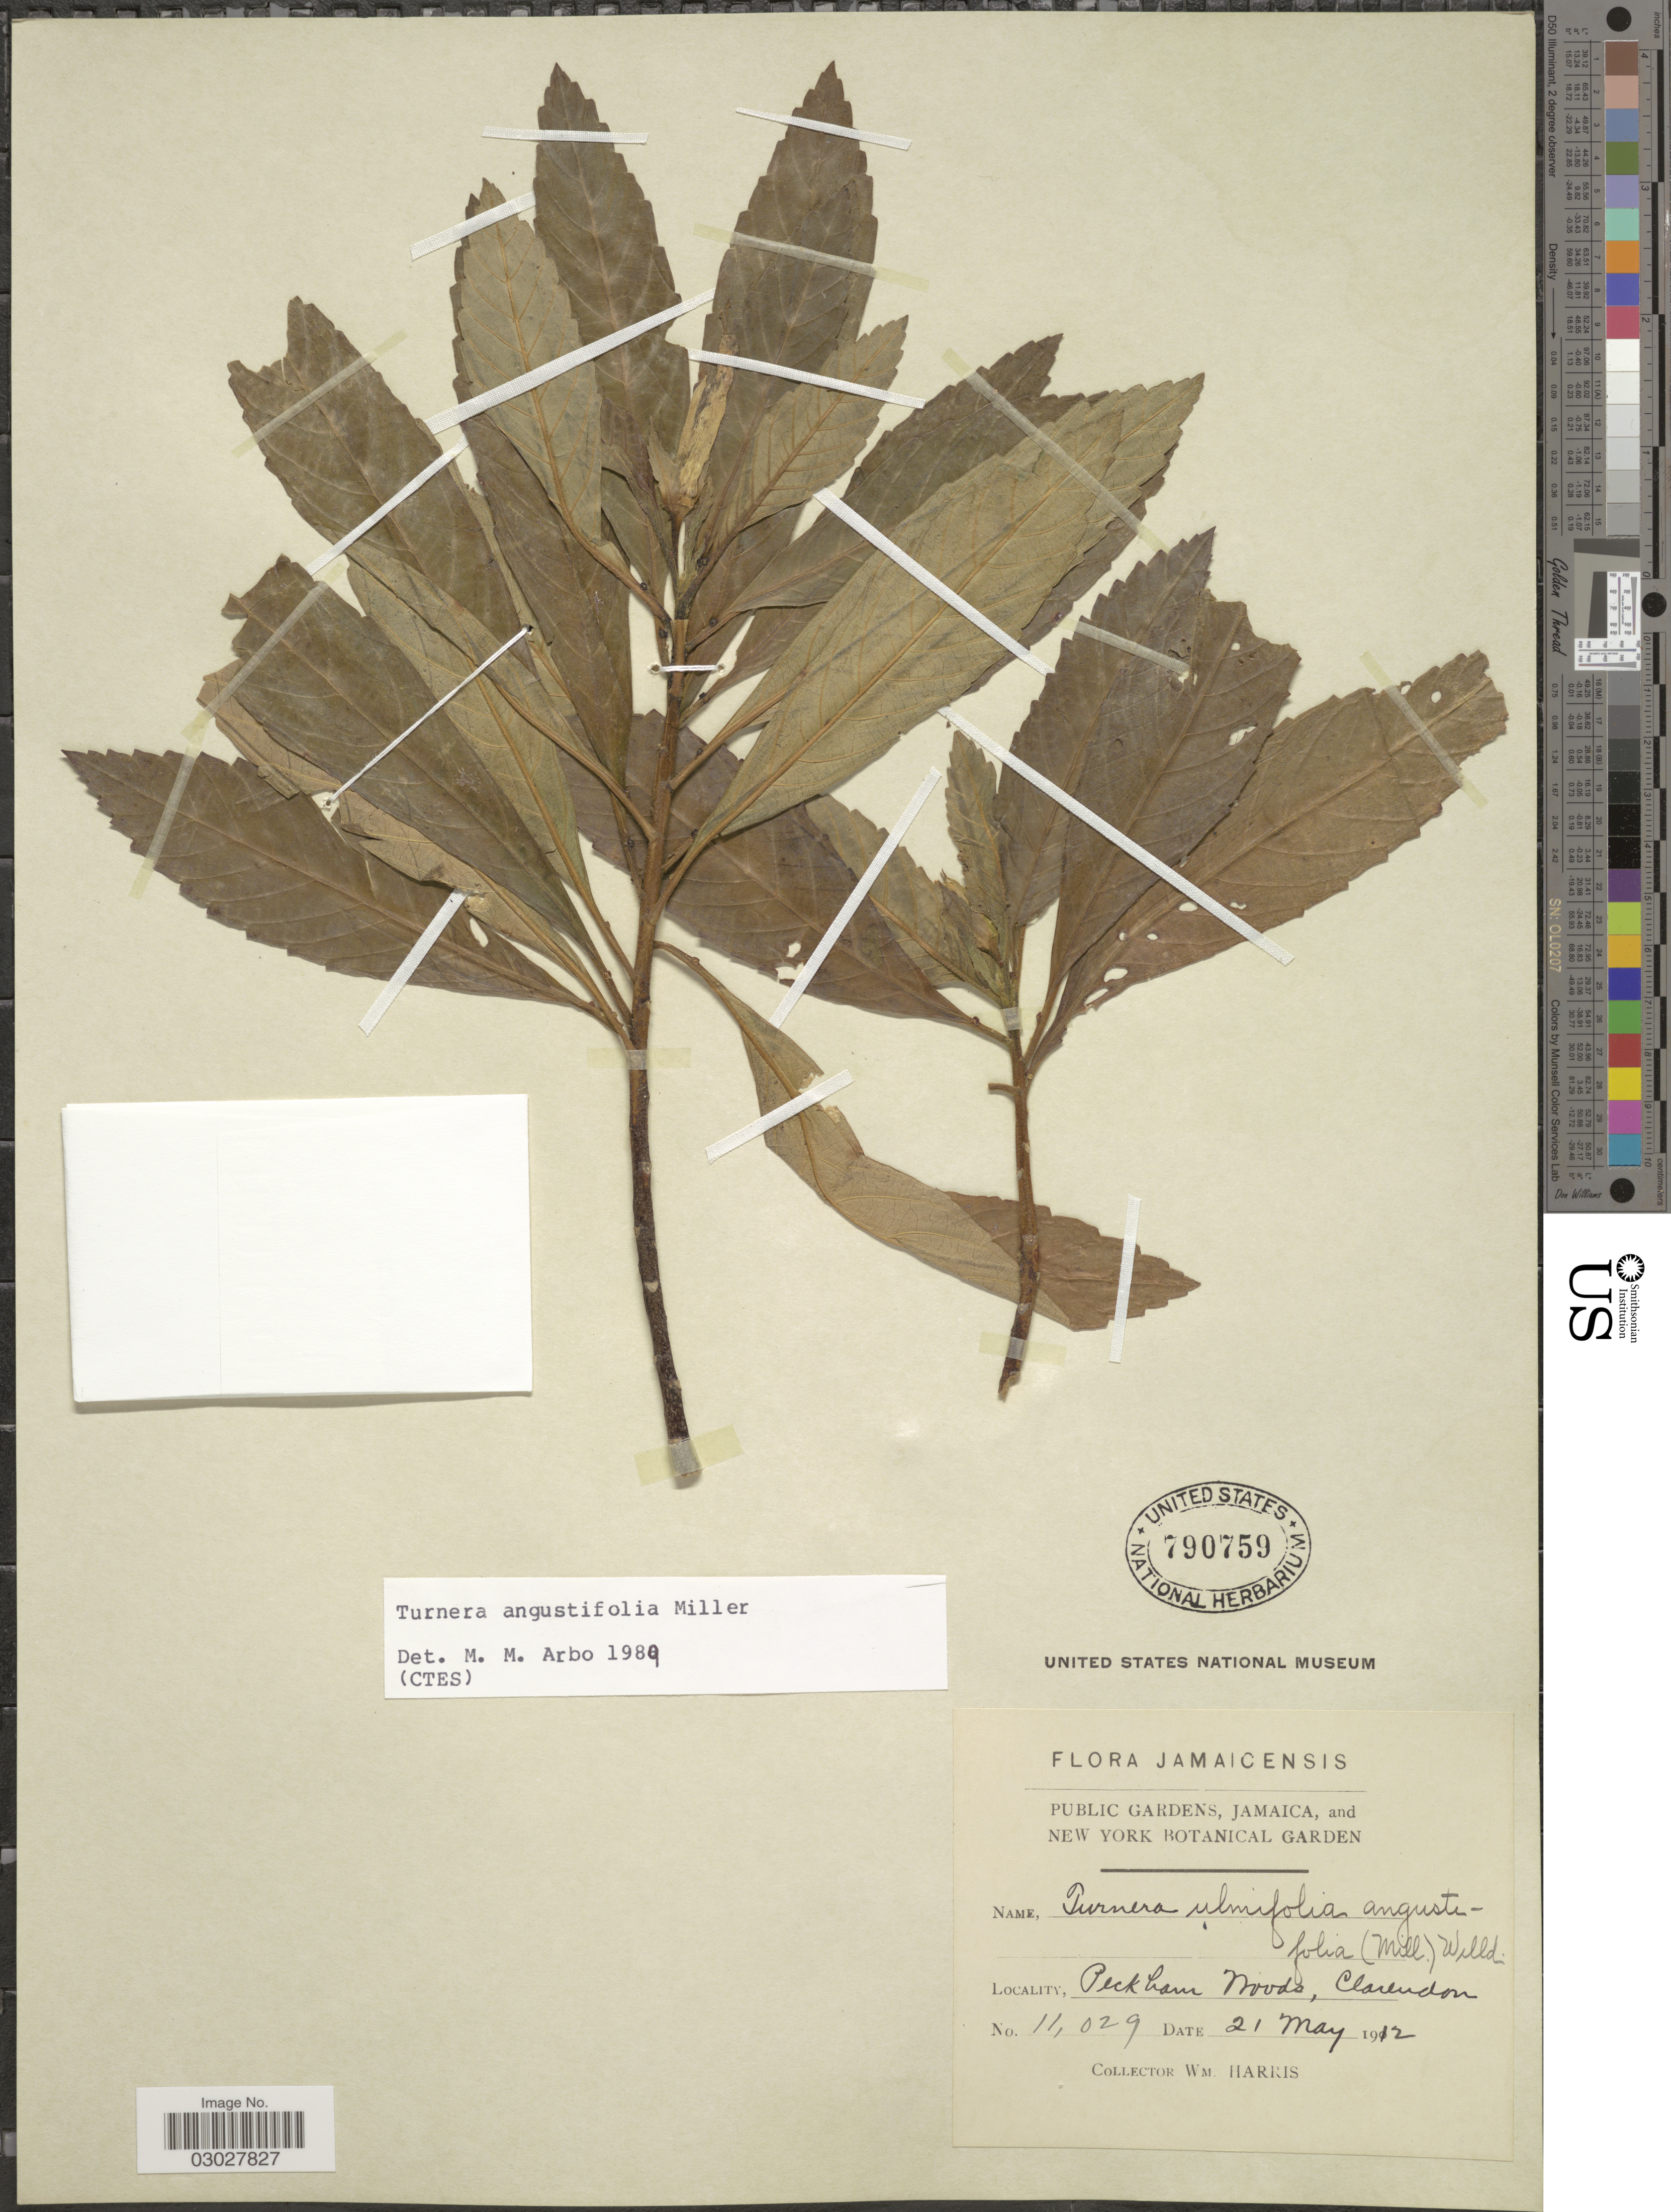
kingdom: Plantae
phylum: Tracheophyta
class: Magnoliopsida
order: Malpighiales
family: Turneraceae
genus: Turnera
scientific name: Turnera angustifolia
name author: Mill.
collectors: W. H. Harris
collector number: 11029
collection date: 1912-05-21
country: Jamaica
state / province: Clarendon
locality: Peckham Woods.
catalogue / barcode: US 790759